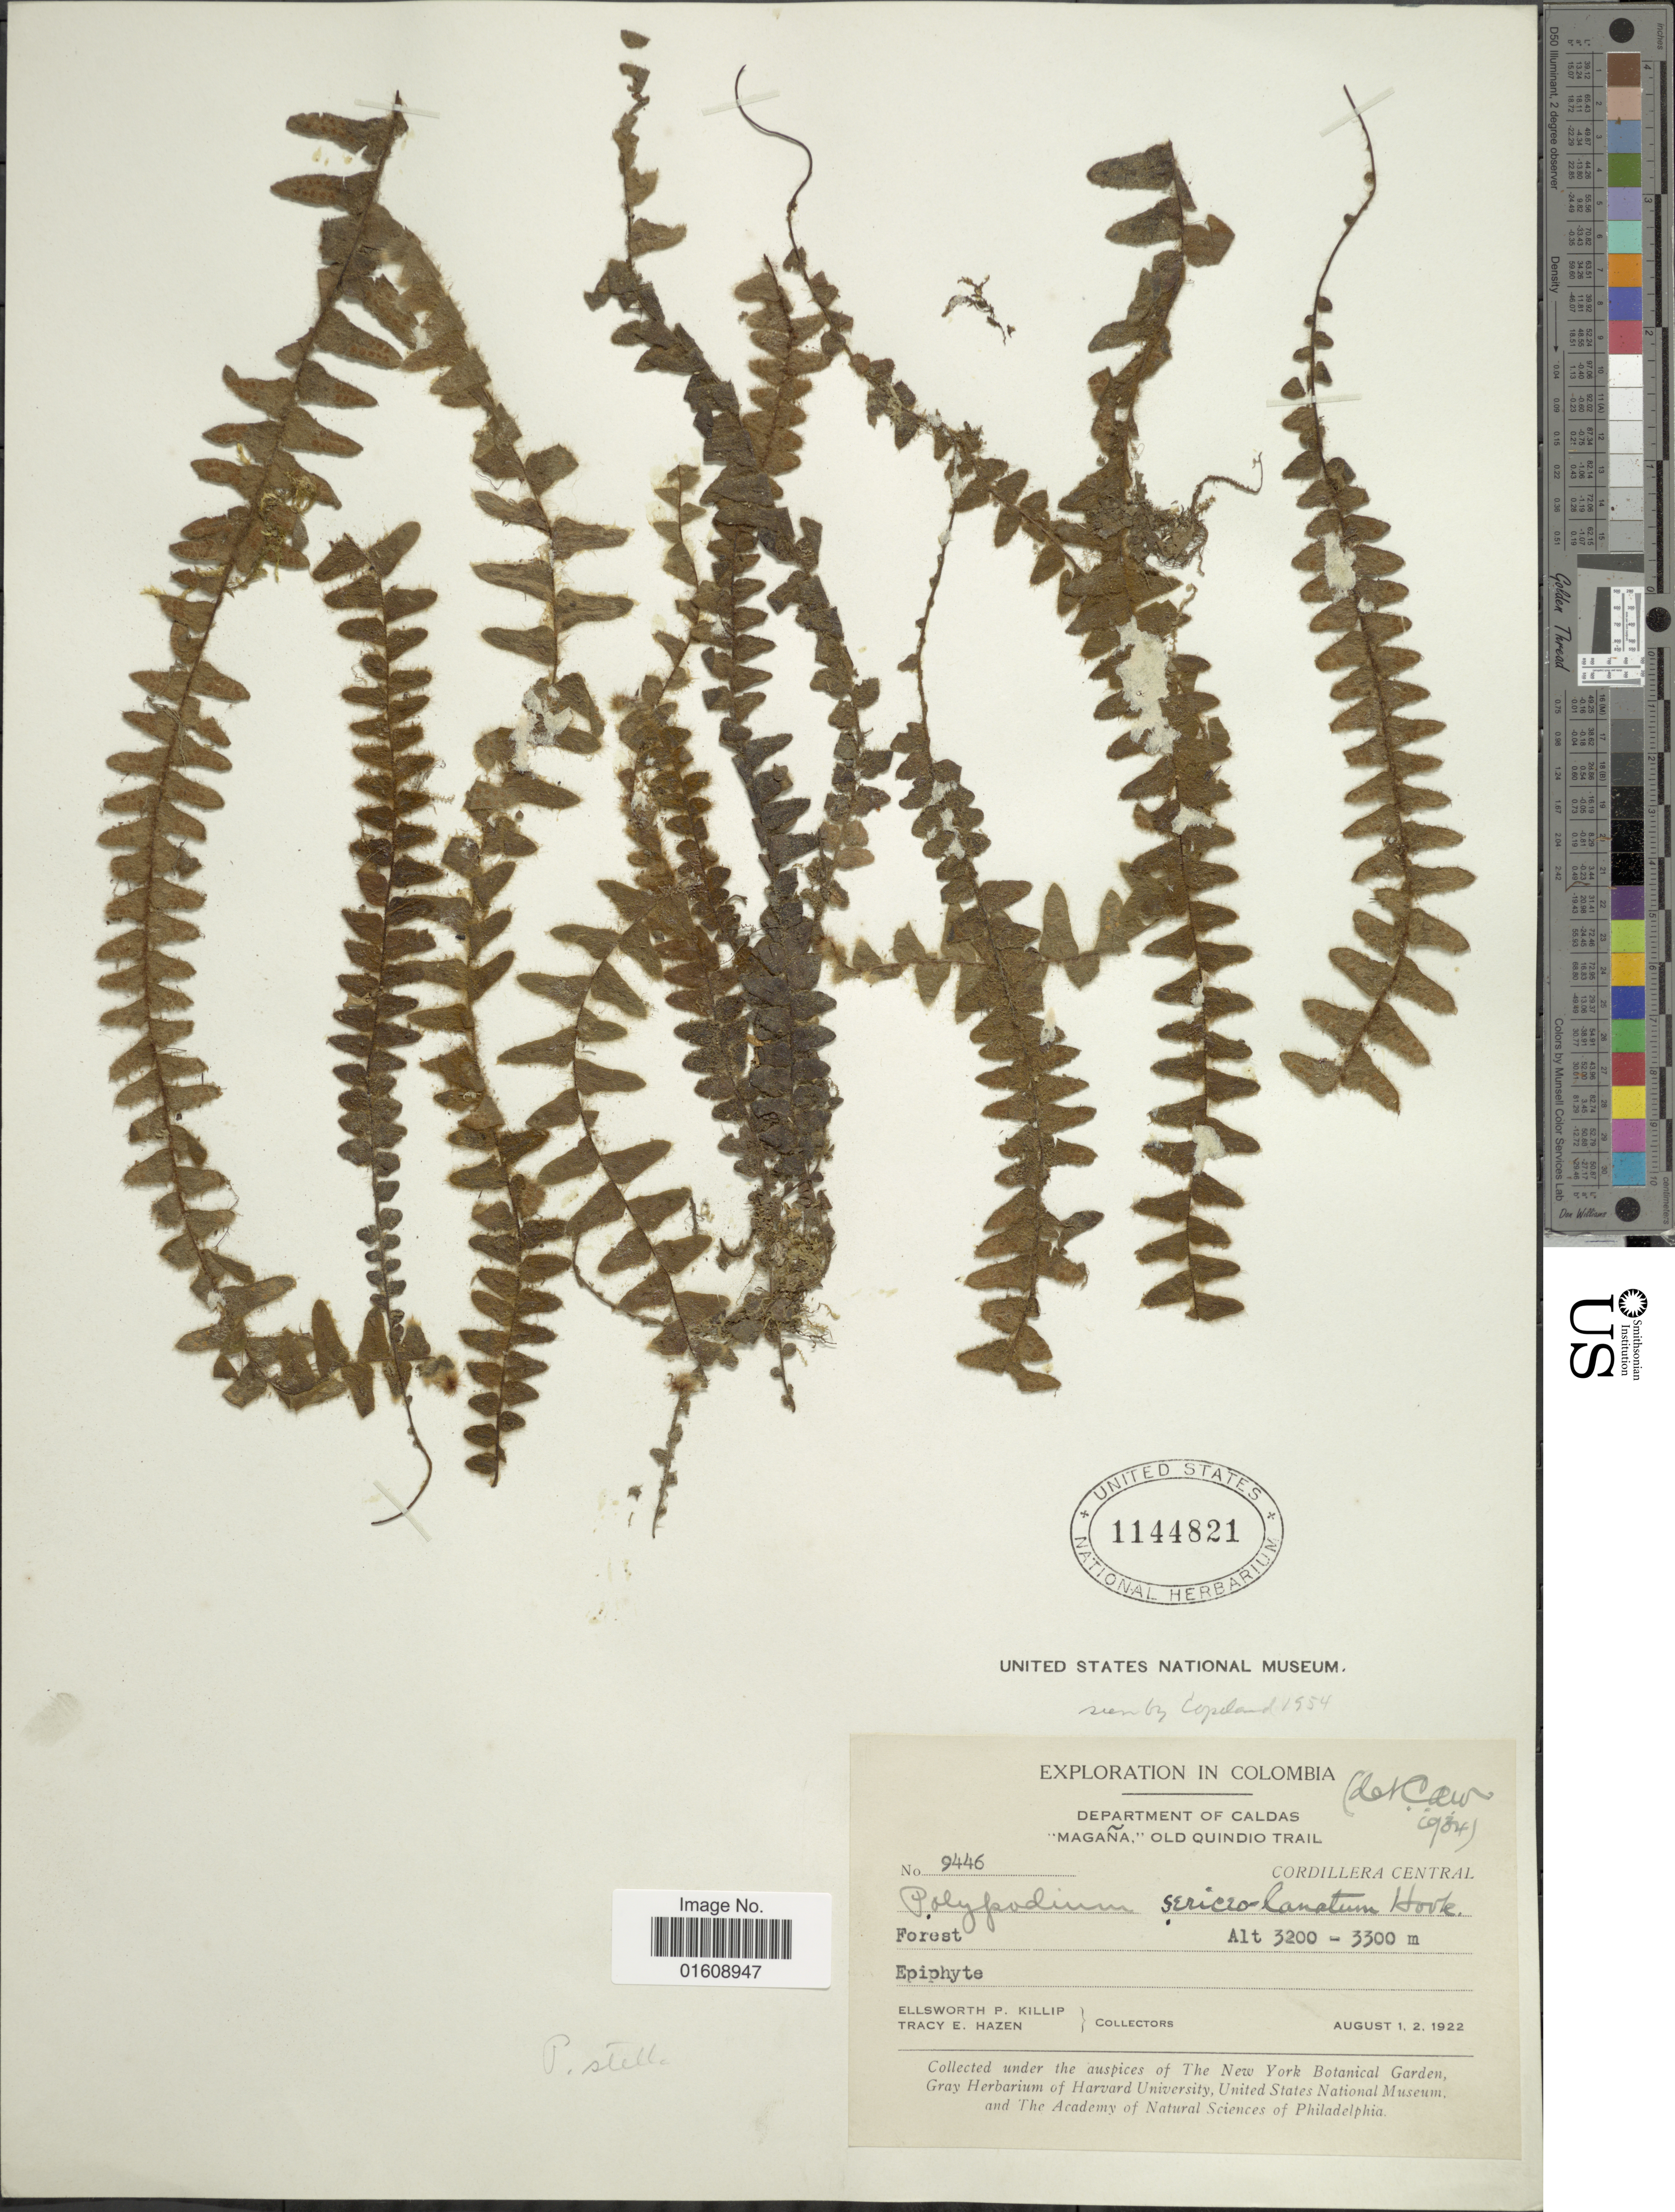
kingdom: Plantae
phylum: Tracheophyta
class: Polypodiopsida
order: Polypodiales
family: Polypodiaceae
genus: Alansmia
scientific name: Alansmia lanigera var. stella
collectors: E. P. Killip & T. E. Hazen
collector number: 9446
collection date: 1922-08-01/1922-08-02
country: Colombia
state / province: Caldas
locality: Colombia, Department of Caldas "Magaña," old Quindio trail, Cordillera Central.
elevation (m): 3200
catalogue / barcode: US 1144821